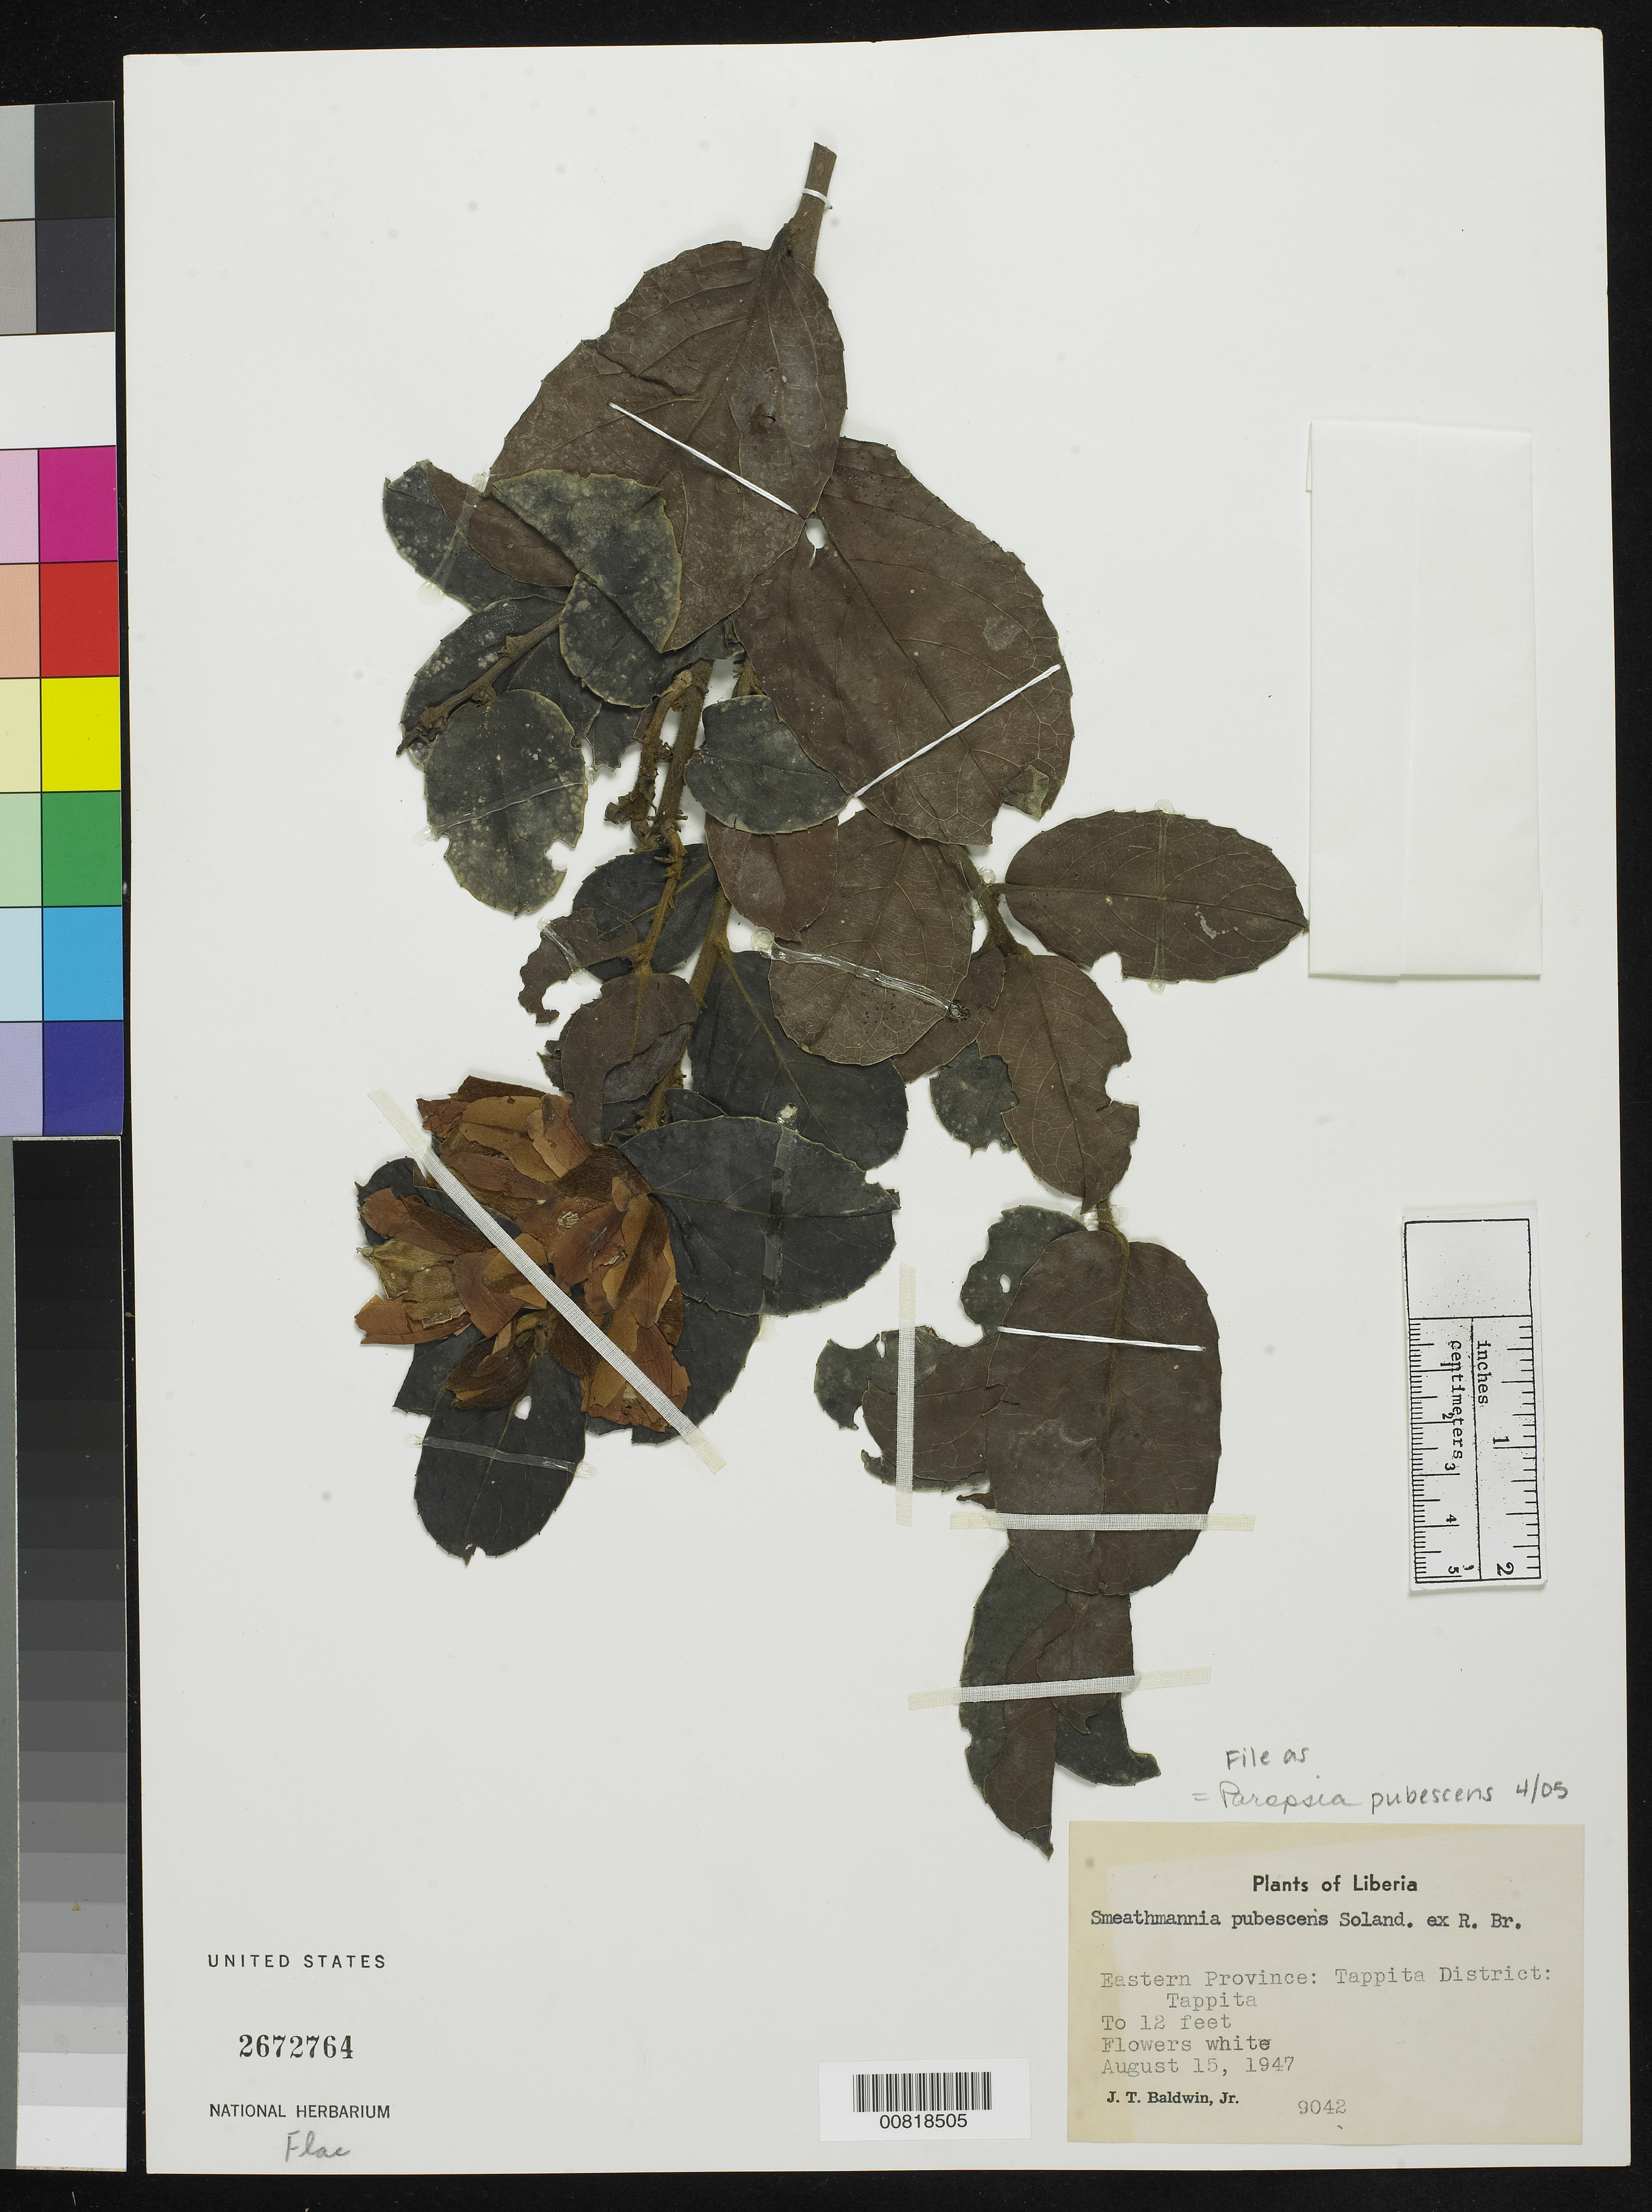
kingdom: Plantae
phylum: Tracheophyta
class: Magnoliopsida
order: Malpighiales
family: Passifloraceae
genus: Paropsia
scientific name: Paropsia pubescens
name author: (Sol. ex R. Br.) Warb.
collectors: J. T. Baldwin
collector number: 9042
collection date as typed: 15 Aug 1947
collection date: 1947-08-15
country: Liberia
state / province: Nimba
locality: Eastern Province: Tappita District, Tappita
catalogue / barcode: US 2672764